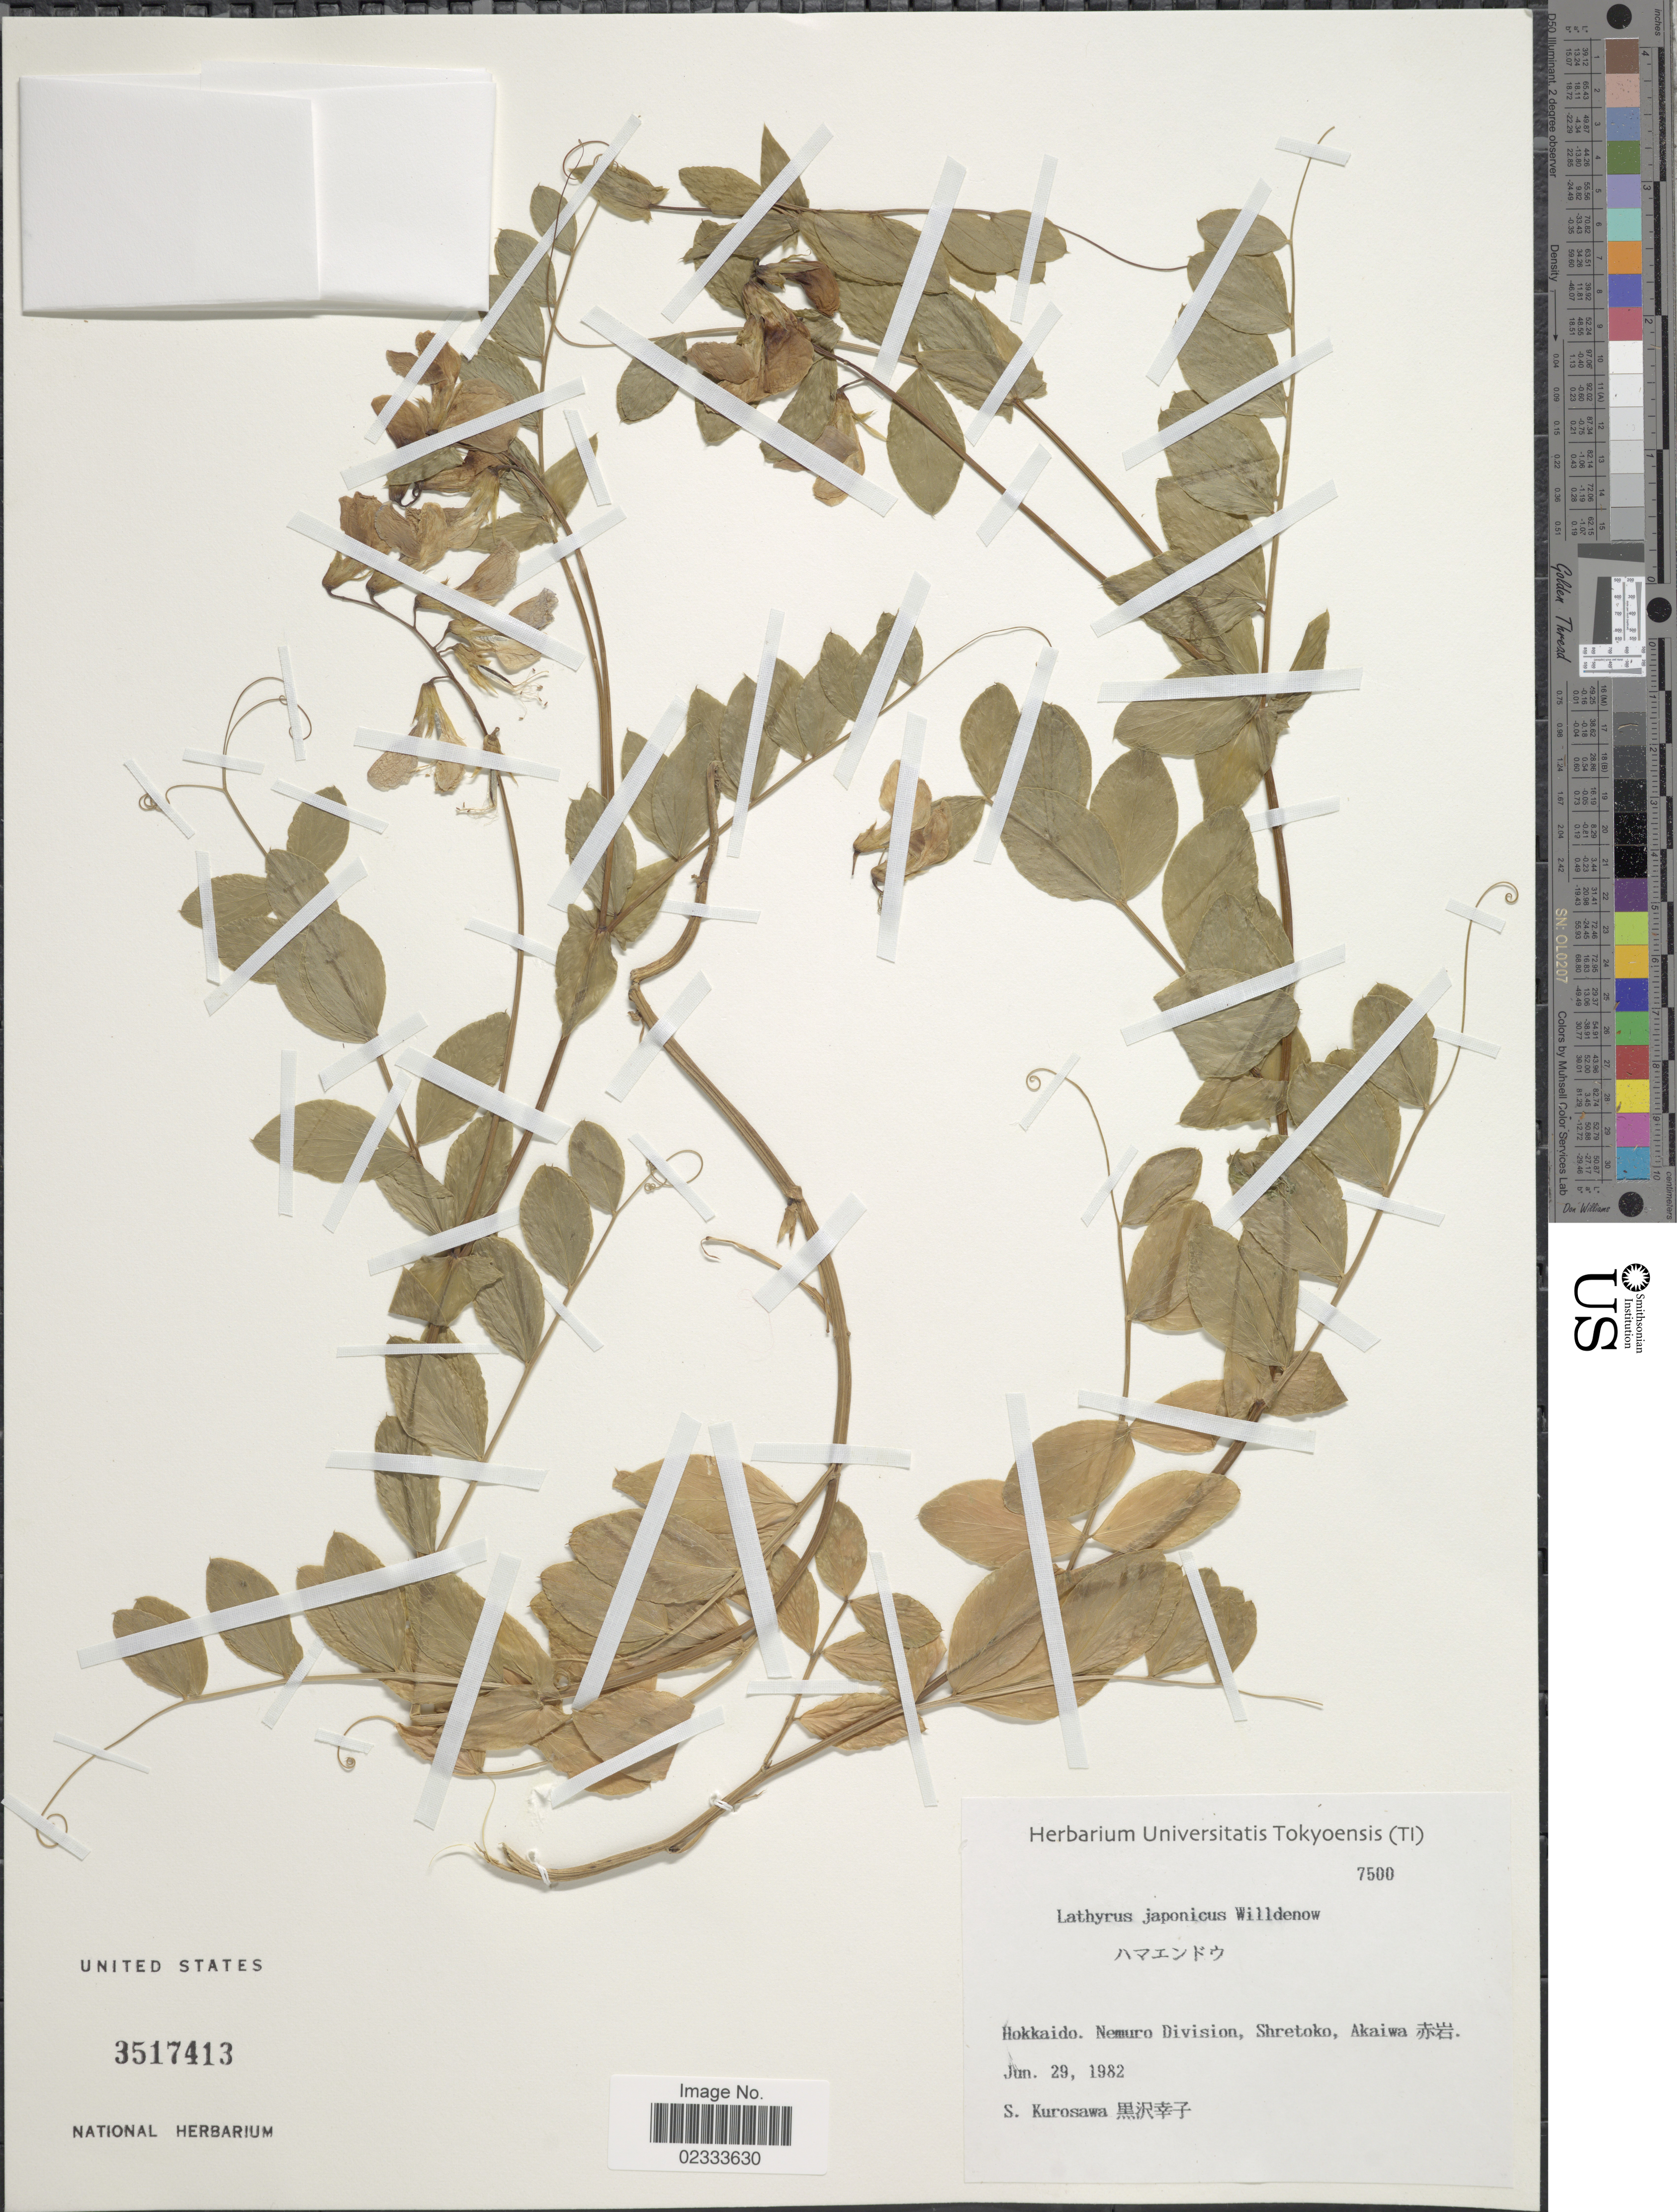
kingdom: Plantae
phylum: Tracheophyta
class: Magnoliopsida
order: Fabales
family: Fabaceae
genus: Lathyrus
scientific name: Lathyrus japonicus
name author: Willd.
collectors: S. Kurosawa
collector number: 7500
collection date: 1982-06-29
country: Japan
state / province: Hokkaidō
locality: Nemuro Division, Shretoko, Akaiwa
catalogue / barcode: US 3517413